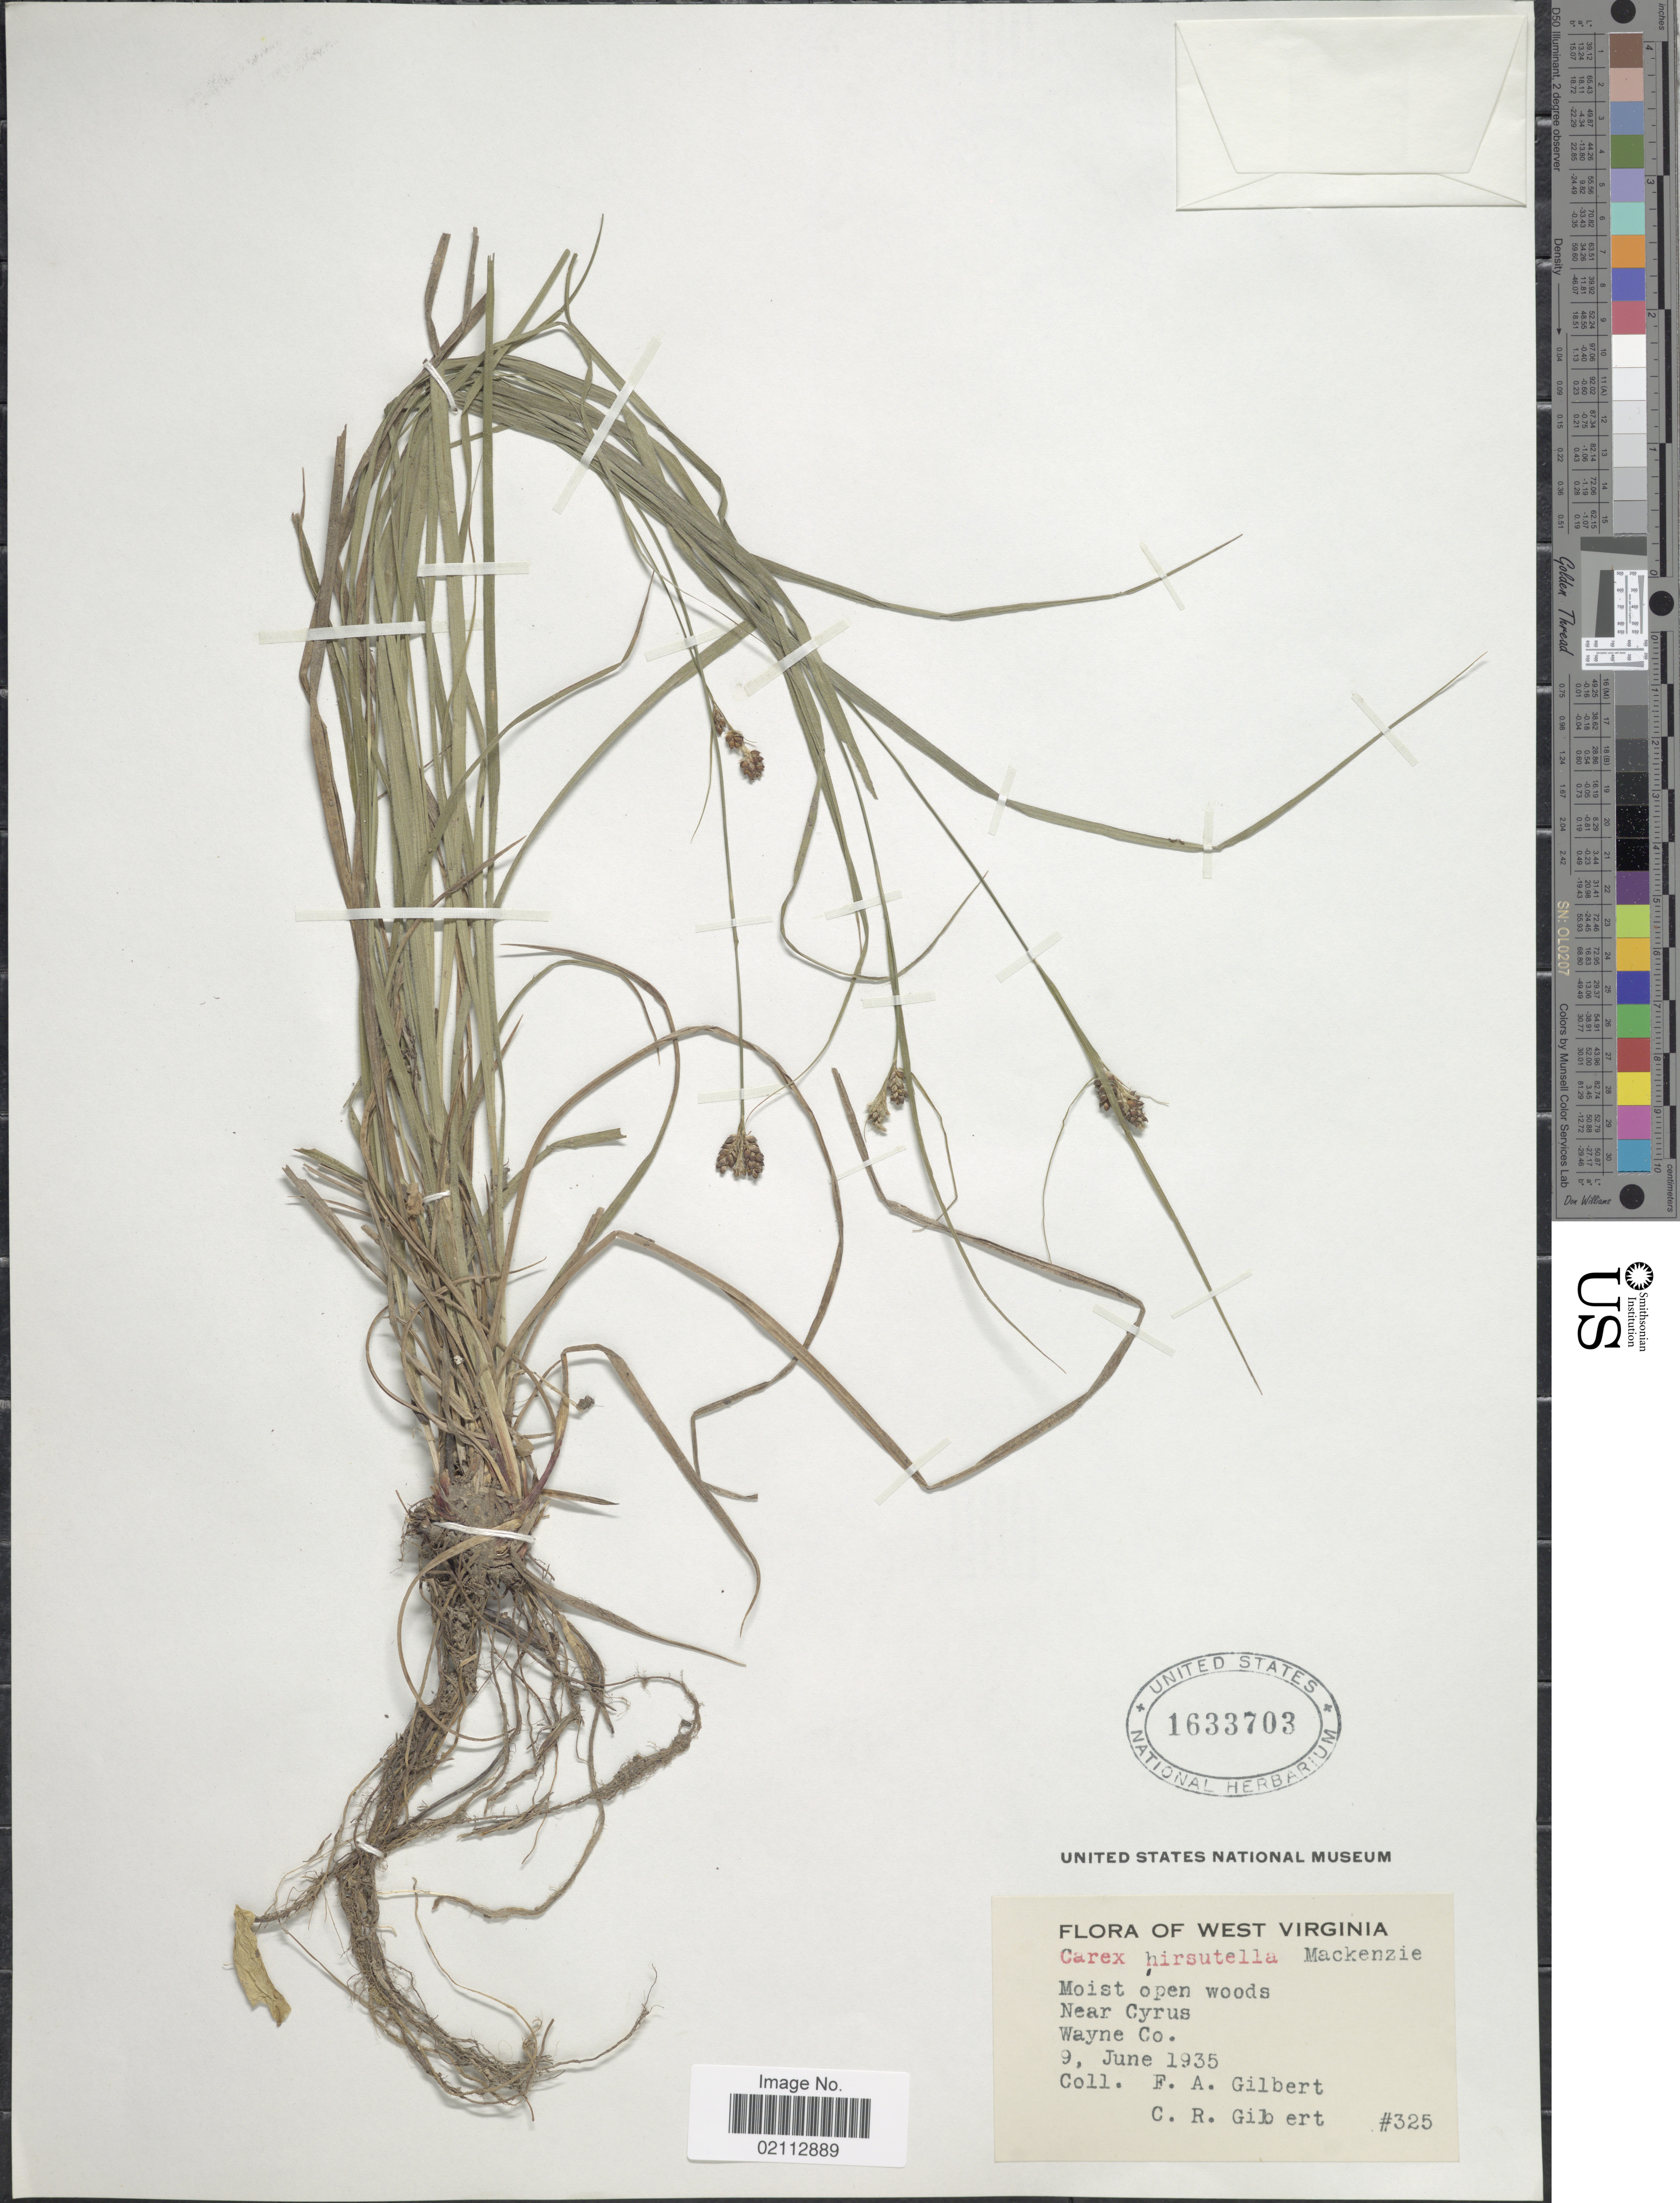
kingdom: Plantae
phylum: Tracheophyta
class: Liliopsida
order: Poales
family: Cyperaceae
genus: Carex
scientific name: Carex hirsutella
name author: Mack.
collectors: F. A. Gilbert & C. Gilbert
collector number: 325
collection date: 1935-06-09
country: United States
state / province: West Virginia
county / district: Wayne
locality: Moist open woods. Near Cyrus, Wayne Co.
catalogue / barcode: US 1633703